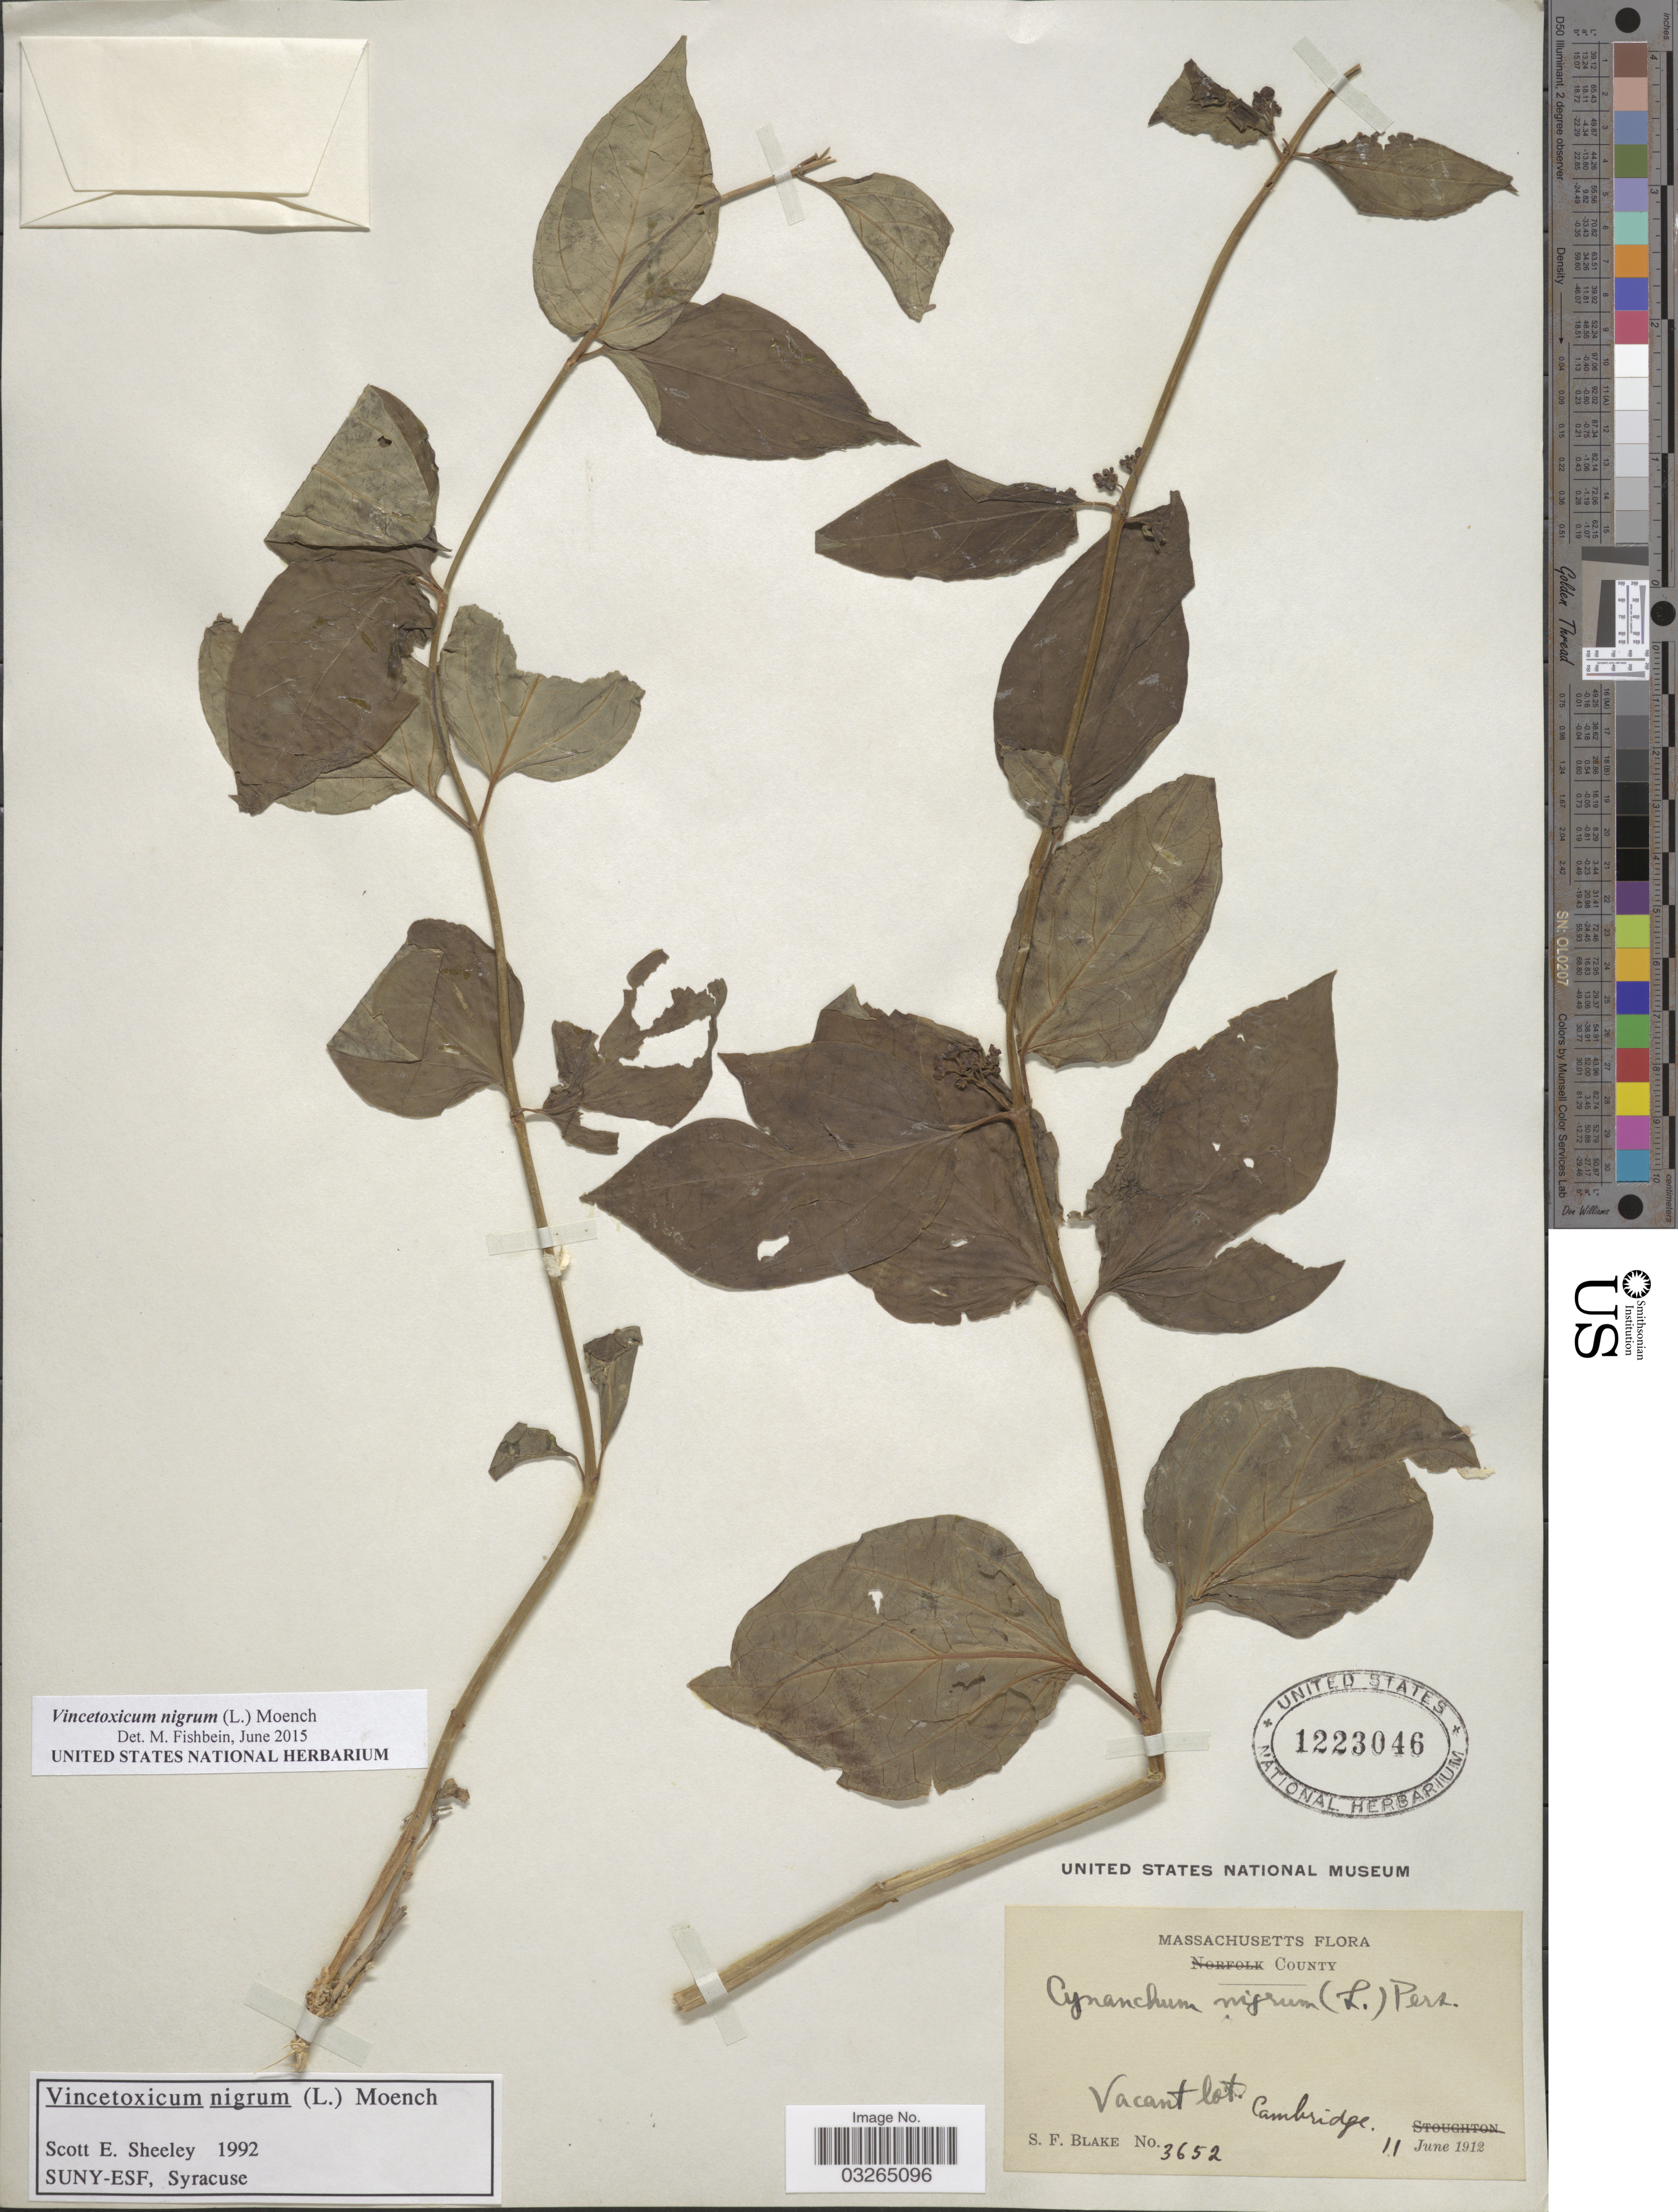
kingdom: Plantae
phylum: Tracheophyta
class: Magnoliopsida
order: Gentianales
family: Apocynaceae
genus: Vincetoxicum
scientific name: Vincetoxicum nigrum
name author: (L.) Moench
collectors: S. Blake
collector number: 3652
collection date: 1912-06-11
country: United States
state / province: Massachusetts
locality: Cambridge.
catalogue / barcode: US 1223046